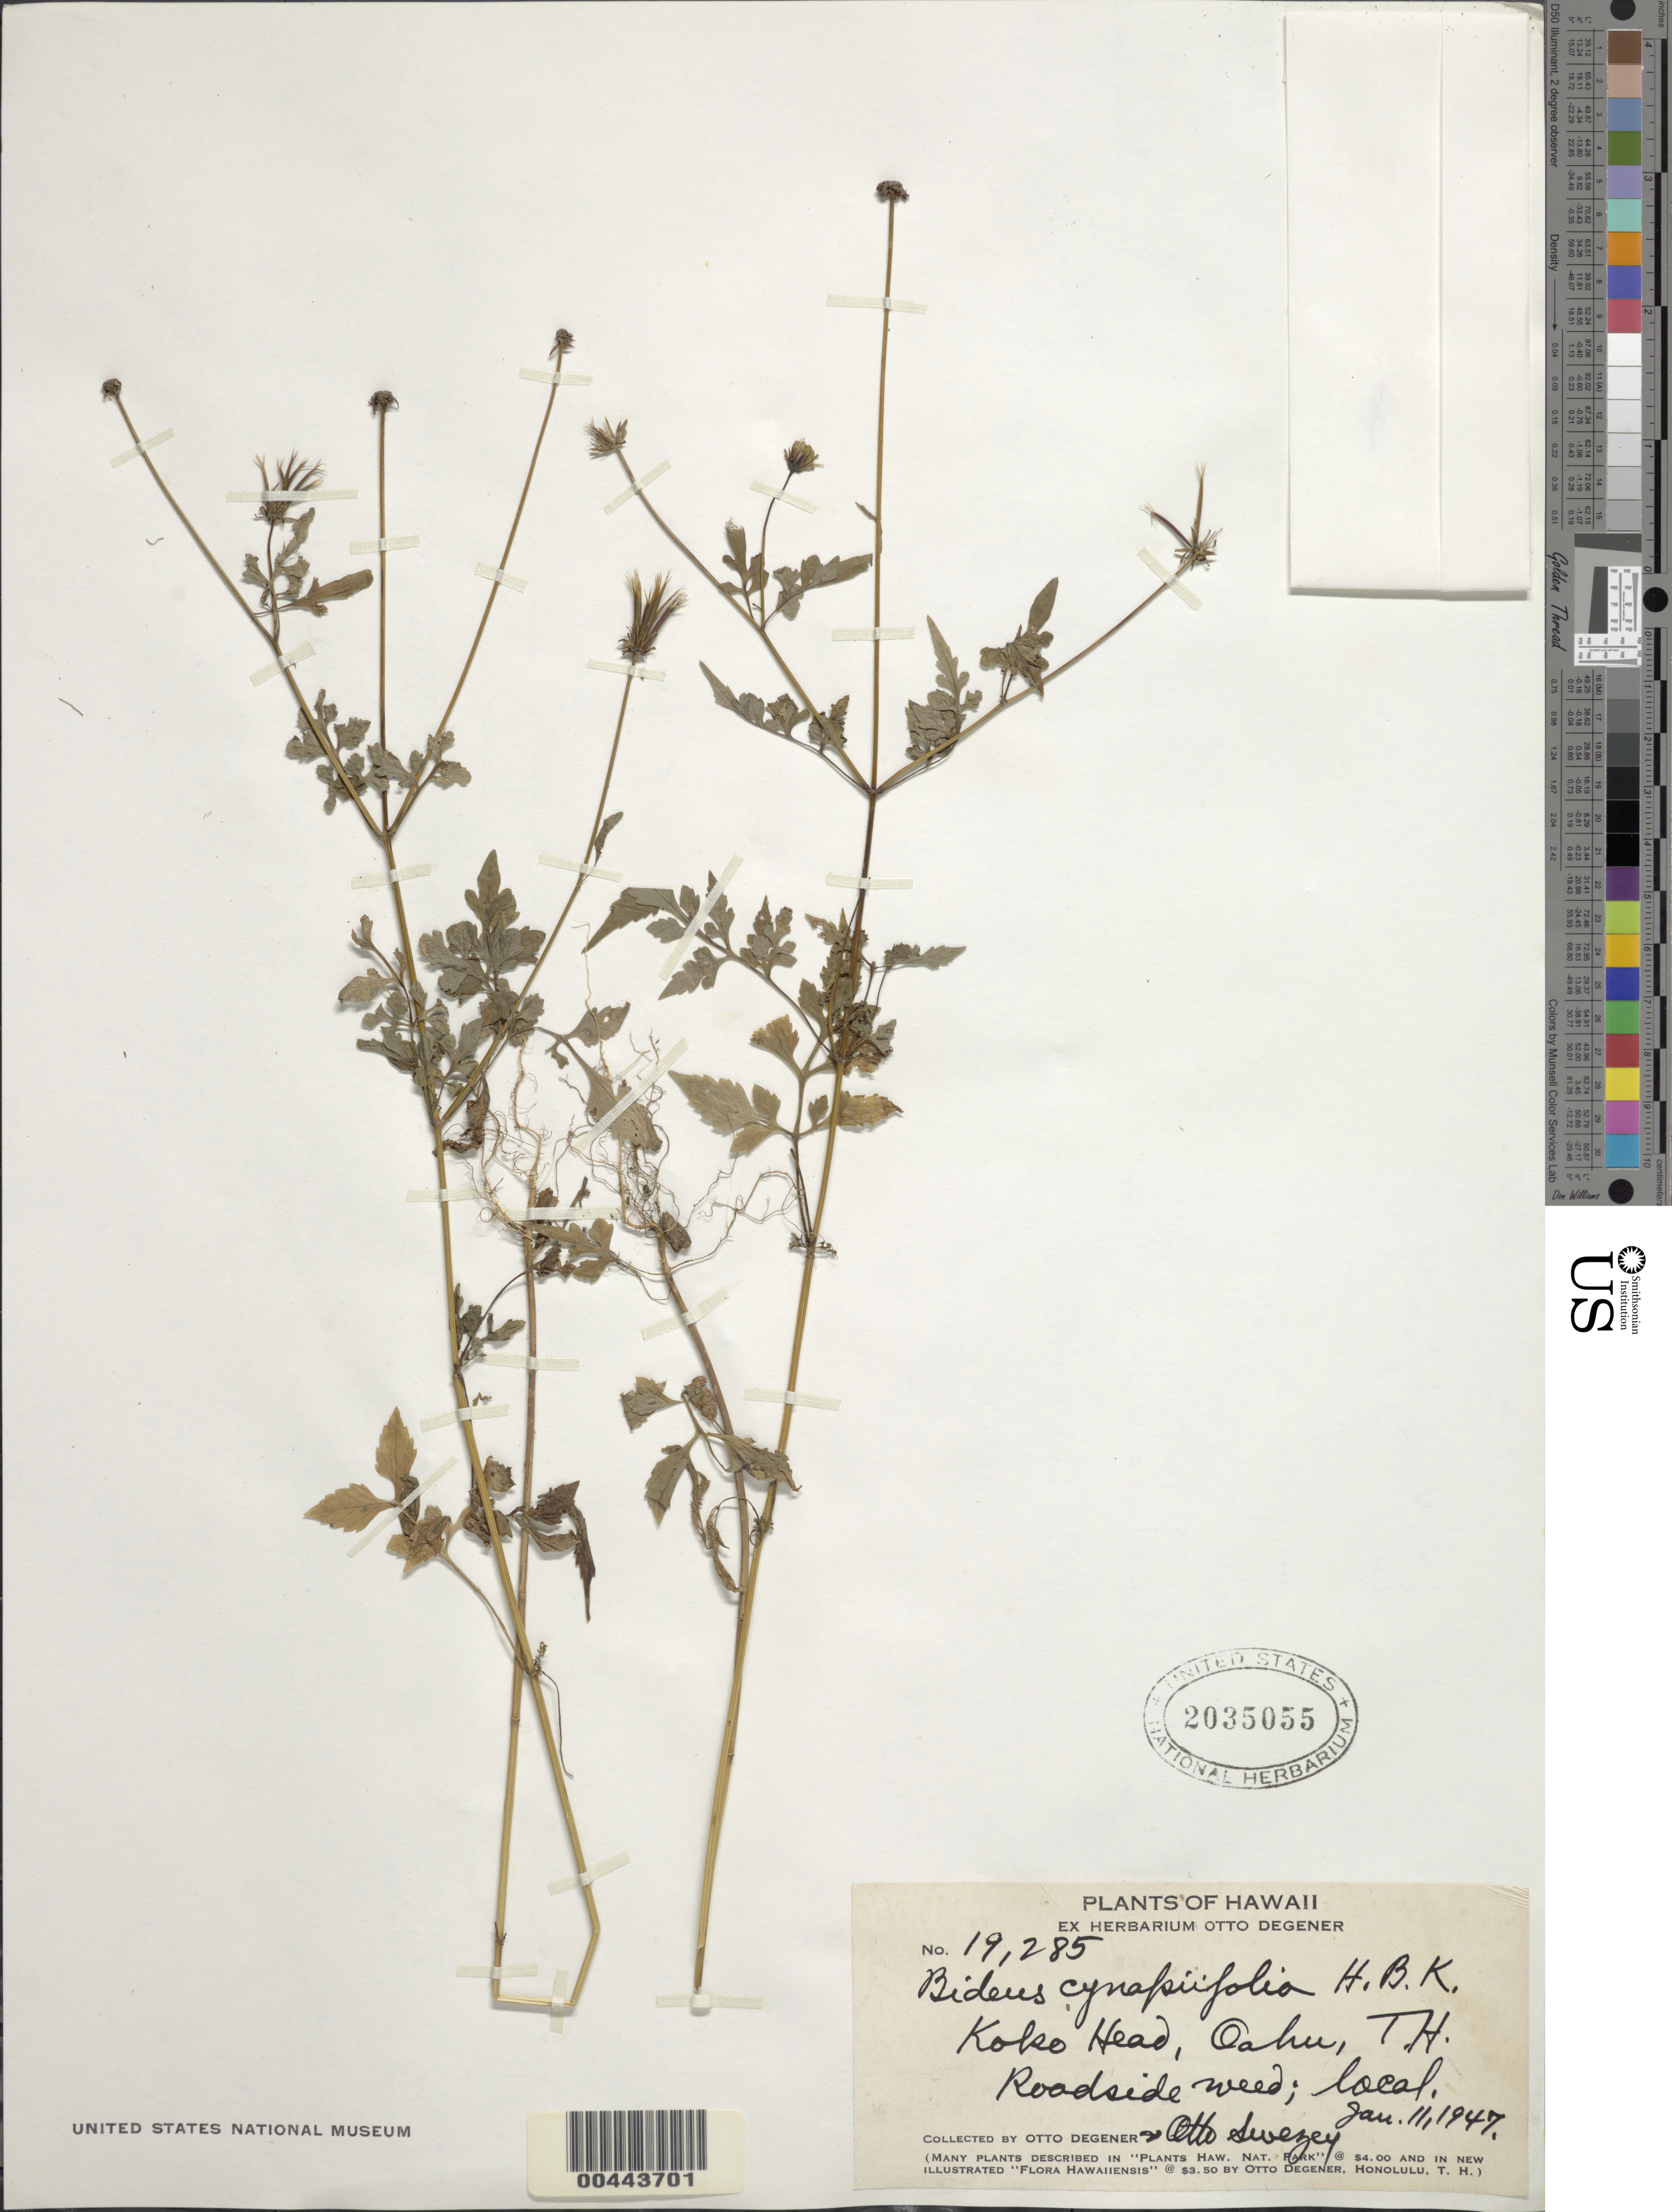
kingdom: Plantae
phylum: Tracheophyta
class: Magnoliopsida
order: Asterales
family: Asteraceae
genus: Bidens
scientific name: Bidens cynapiifolia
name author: Kunth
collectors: O. Degener & O. H. Swezey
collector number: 19285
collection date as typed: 11 Jan 1947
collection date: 1947-01-11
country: United States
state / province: Hawaii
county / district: Honolulu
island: Oahu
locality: Koko Head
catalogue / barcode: US 2035055